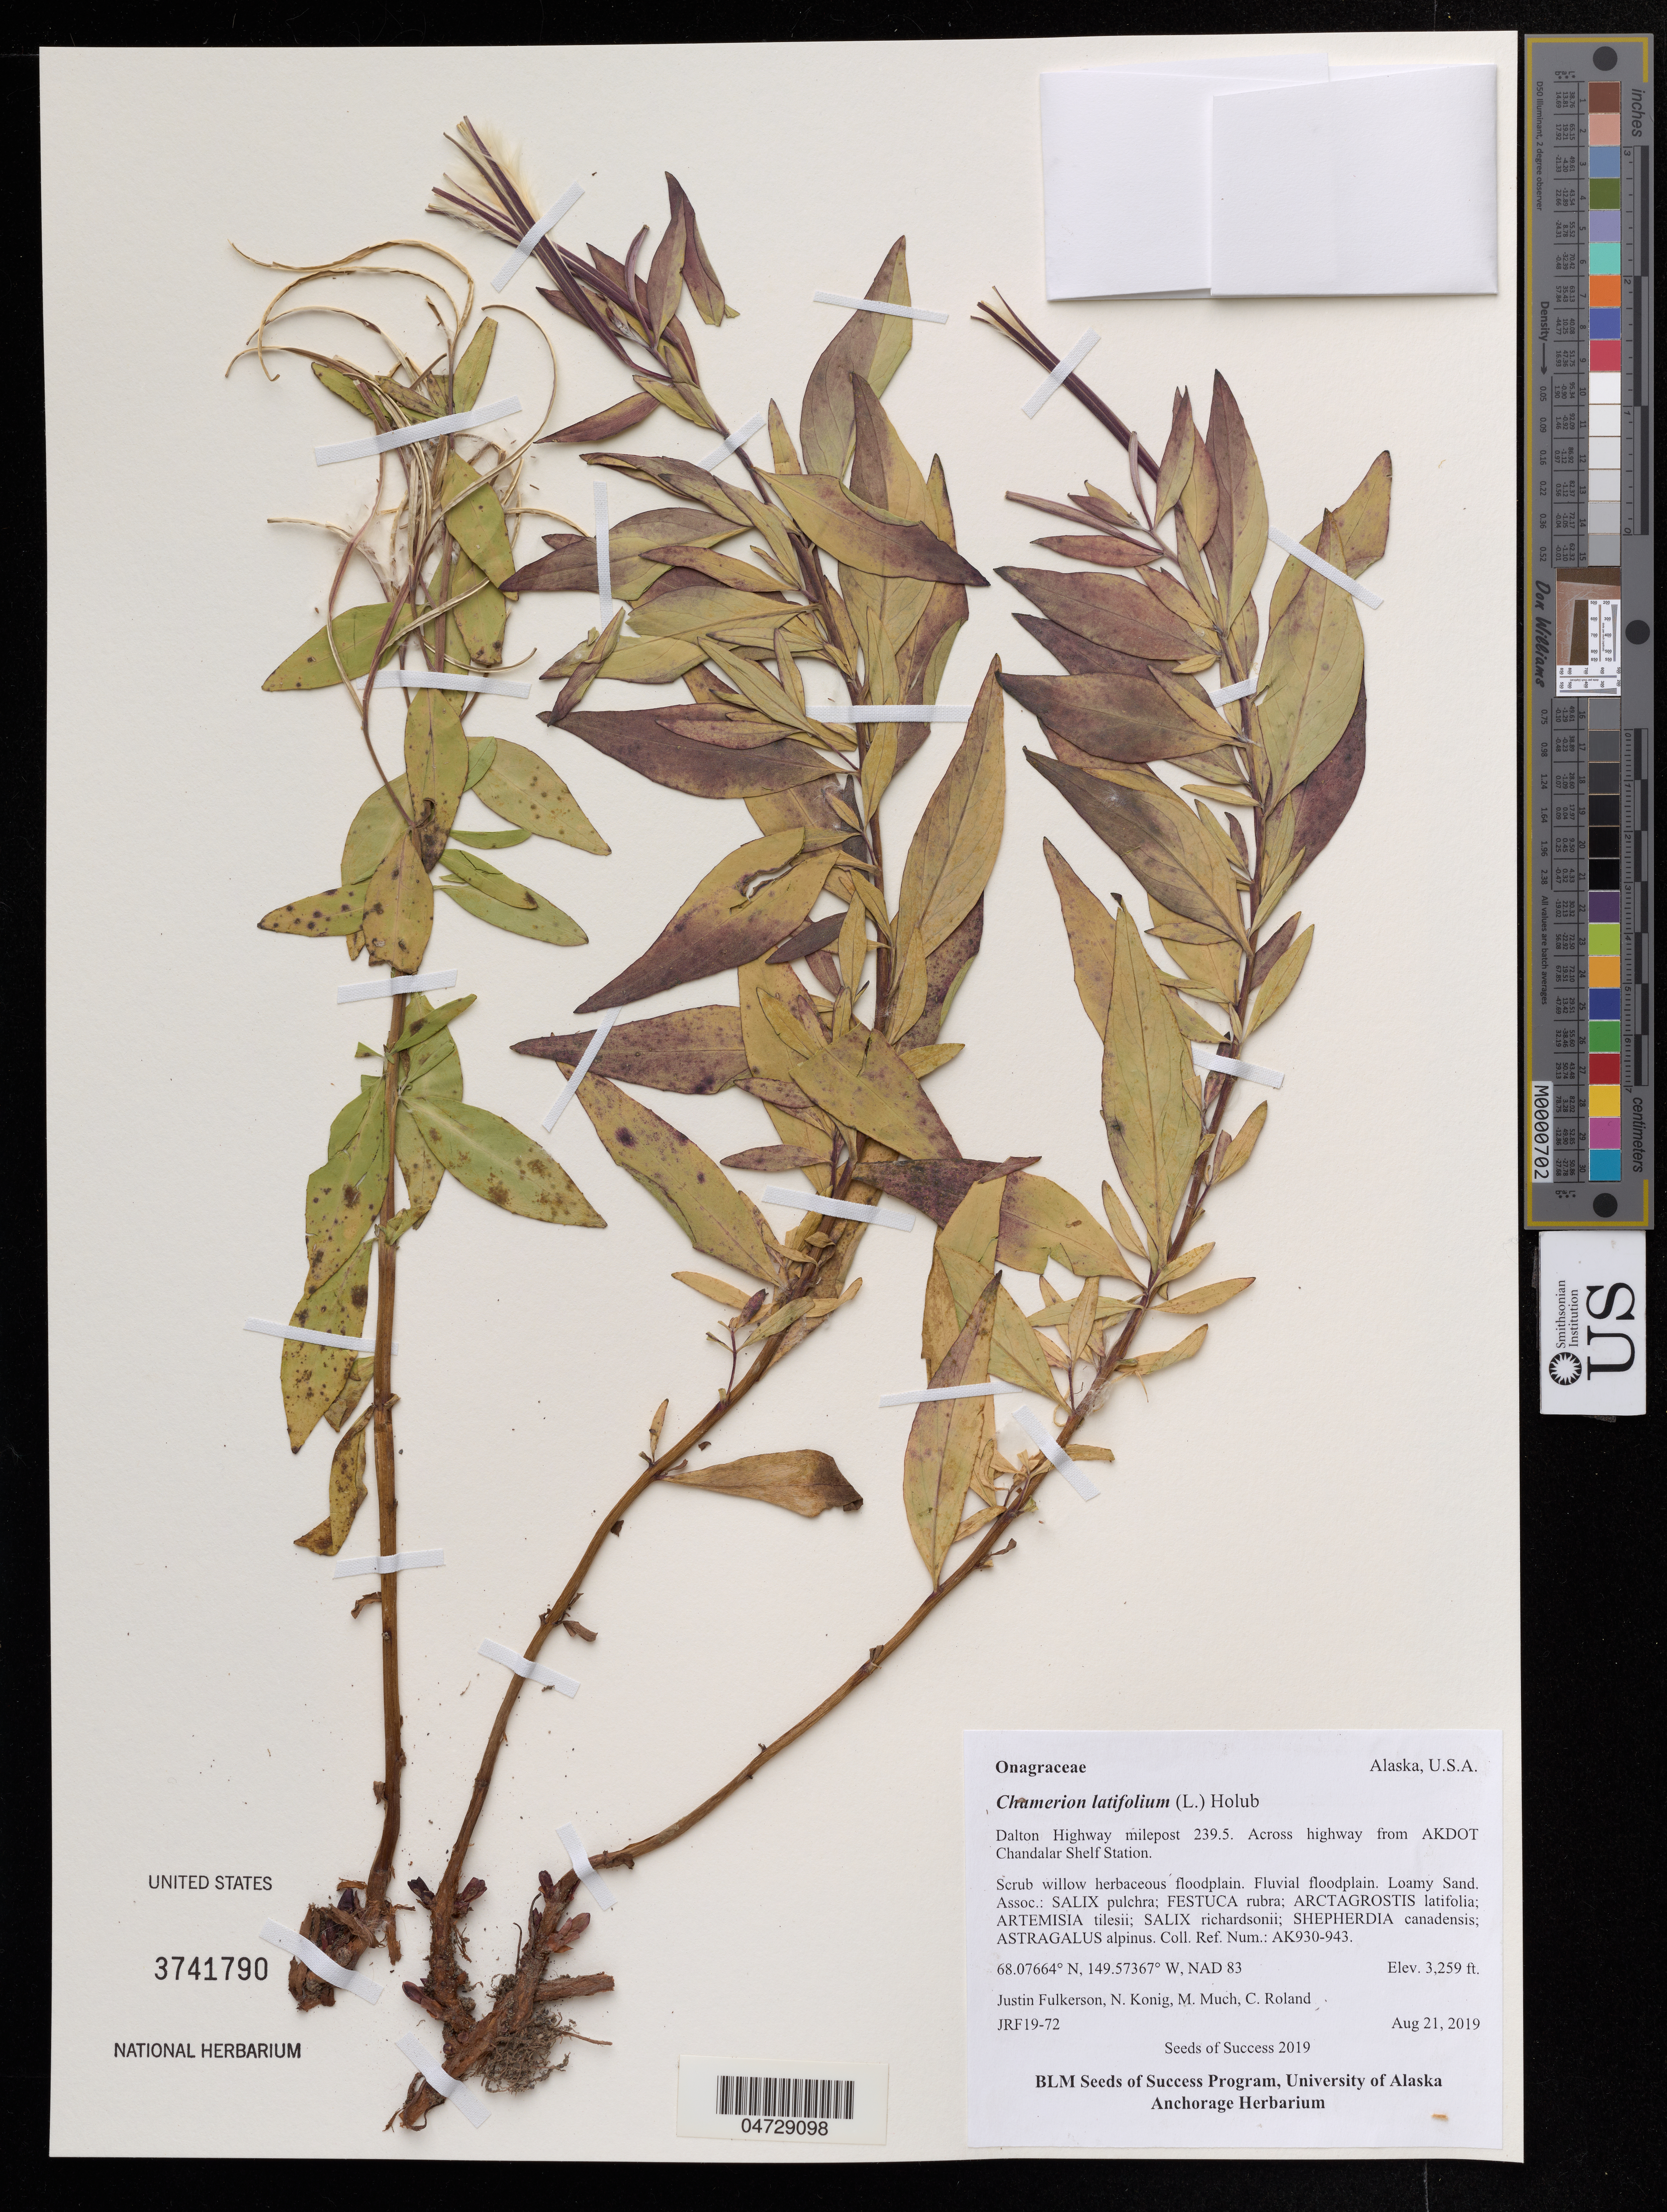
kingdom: Plantae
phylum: Tracheophyta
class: Magnoliopsida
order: Myrtales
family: Onagraceae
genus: Chamerion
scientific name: Chamerion latifolium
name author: (L.) Holub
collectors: J. Fulkerson, N. Konig & C. Roland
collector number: JRF19/72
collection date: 2019-08-21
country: United States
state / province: Alaska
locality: Dalton Highway milepost 239.5. Across highway from AKDOT Chandalar Shelf Station.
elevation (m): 993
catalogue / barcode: US 3741790